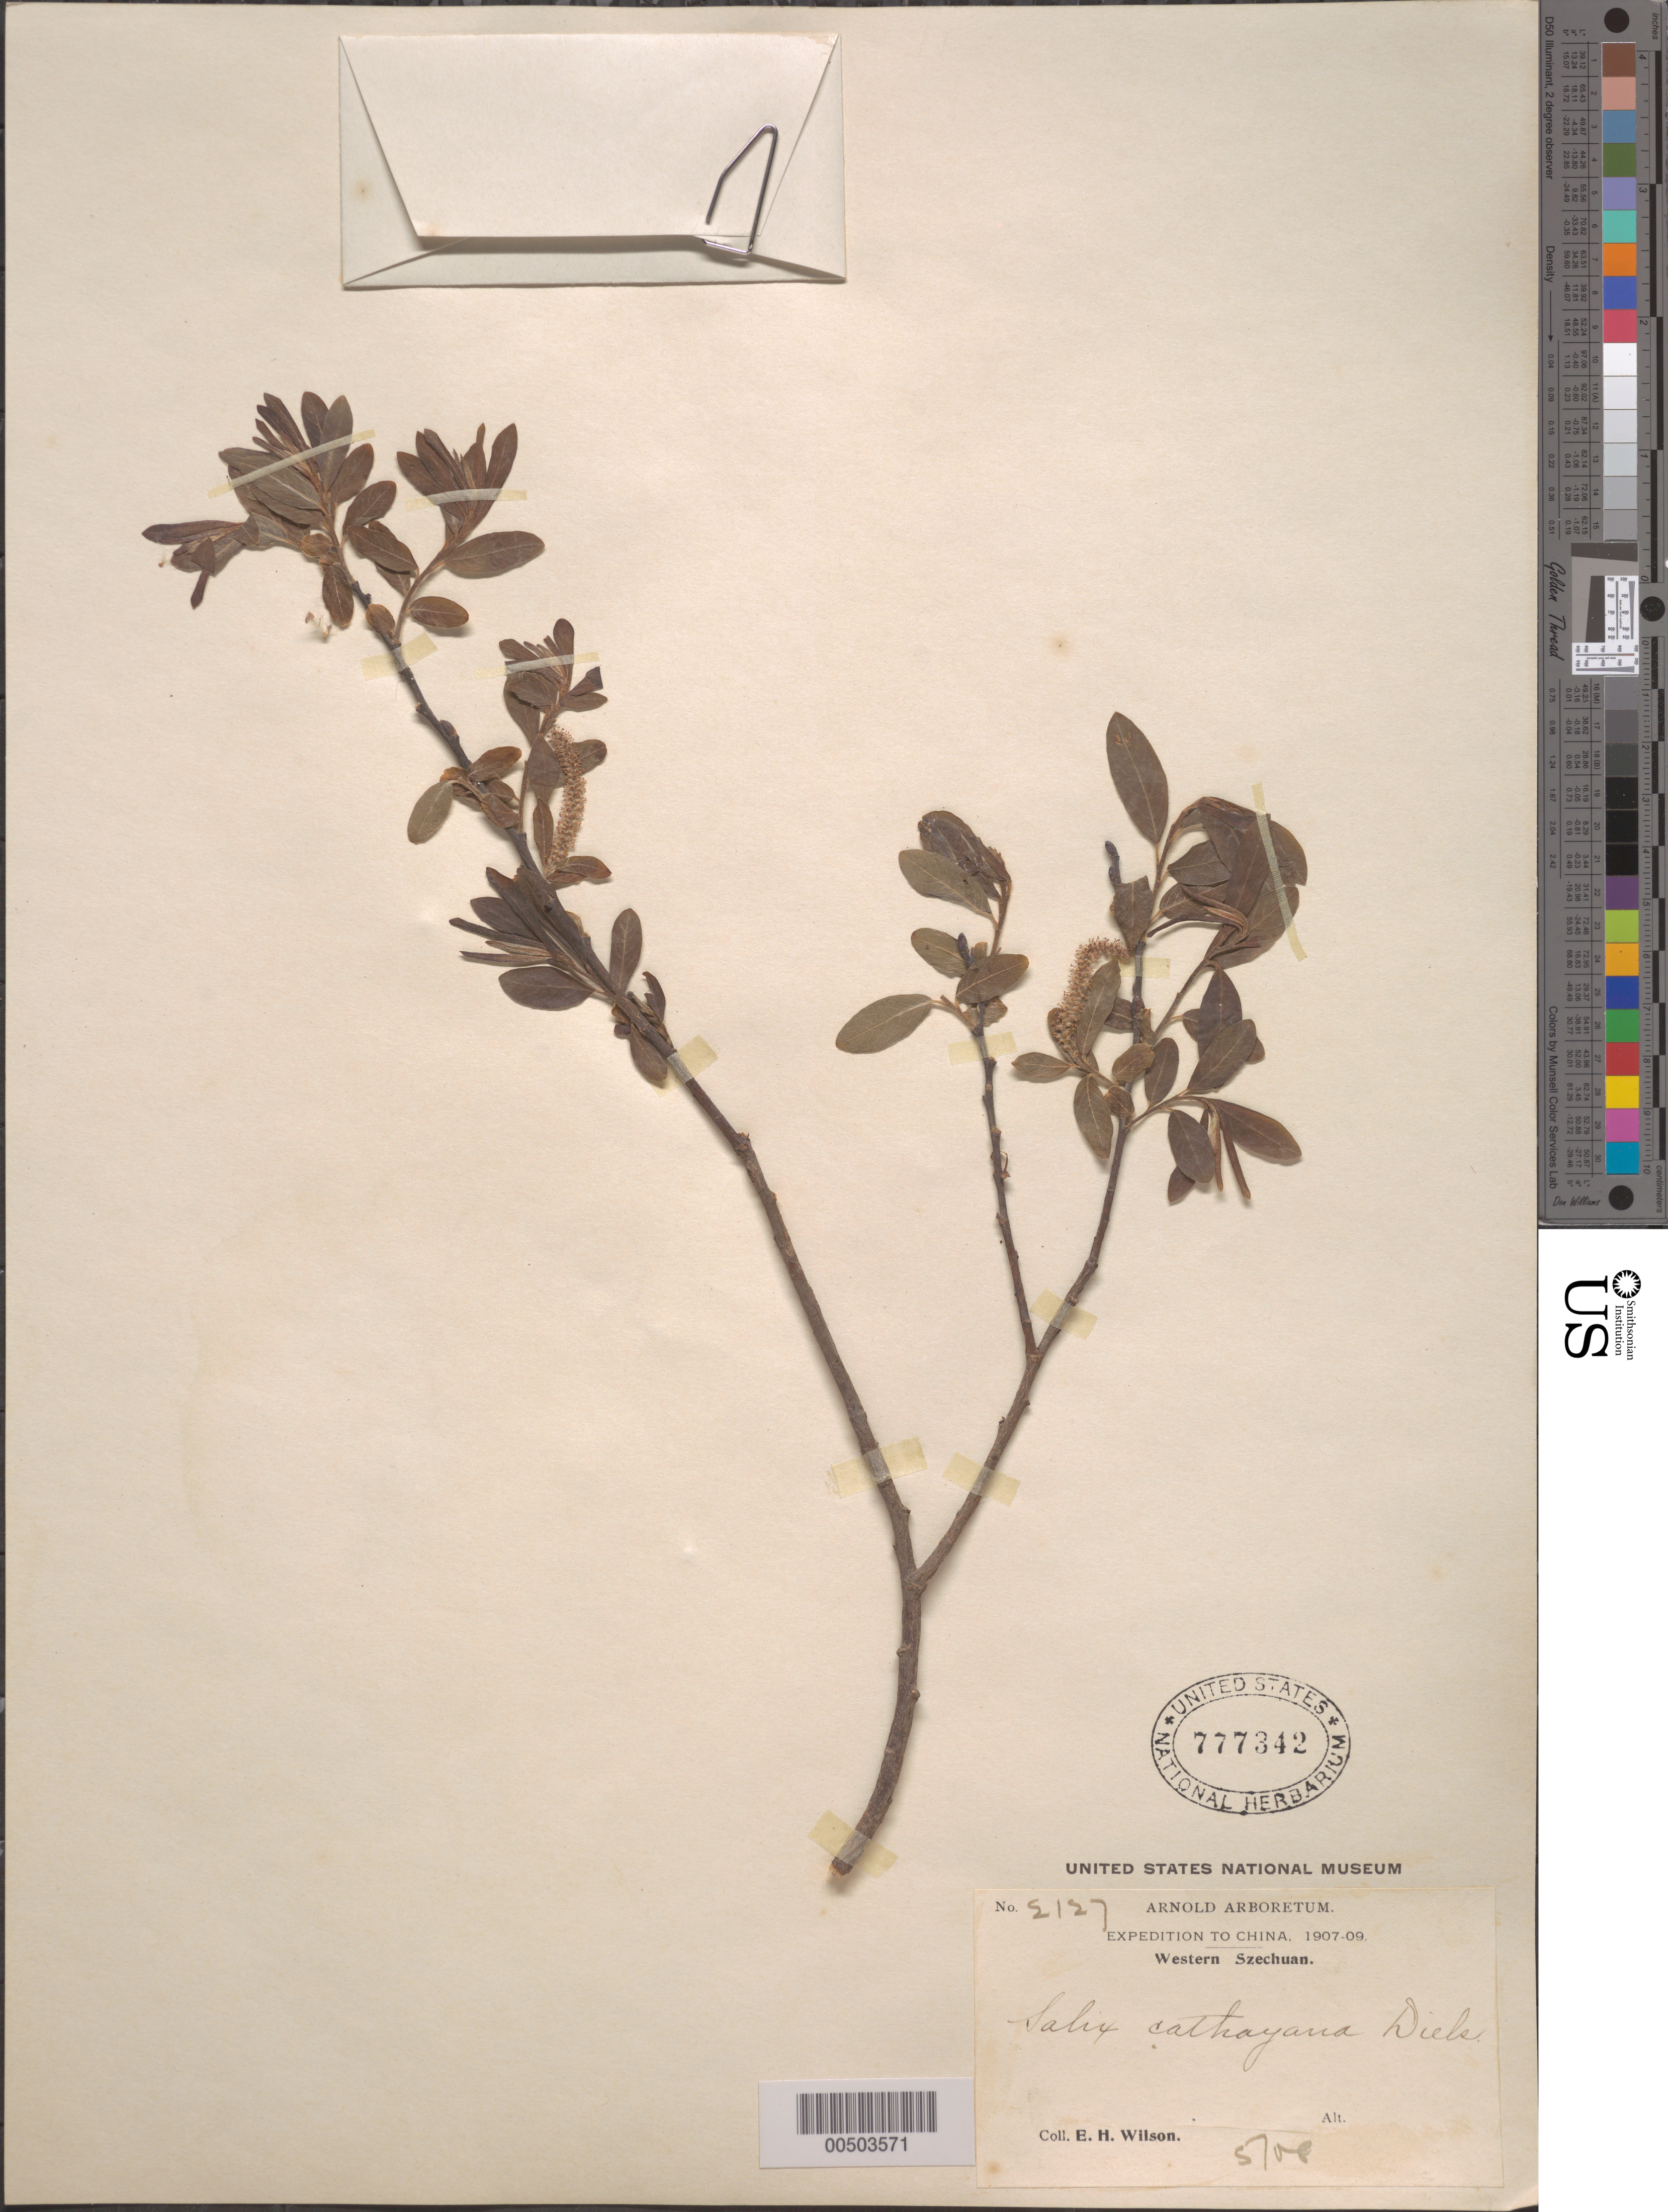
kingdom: Plantae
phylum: Tracheophyta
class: Magnoliopsida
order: Malpighiales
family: Salicaceae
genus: Salix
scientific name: Salix cathayana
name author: Diels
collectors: E. H. Wilson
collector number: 2127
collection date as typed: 1907 to -- --- 1909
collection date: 1907/1909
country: China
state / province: Sichuan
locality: Western Szechuan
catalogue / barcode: US 777342